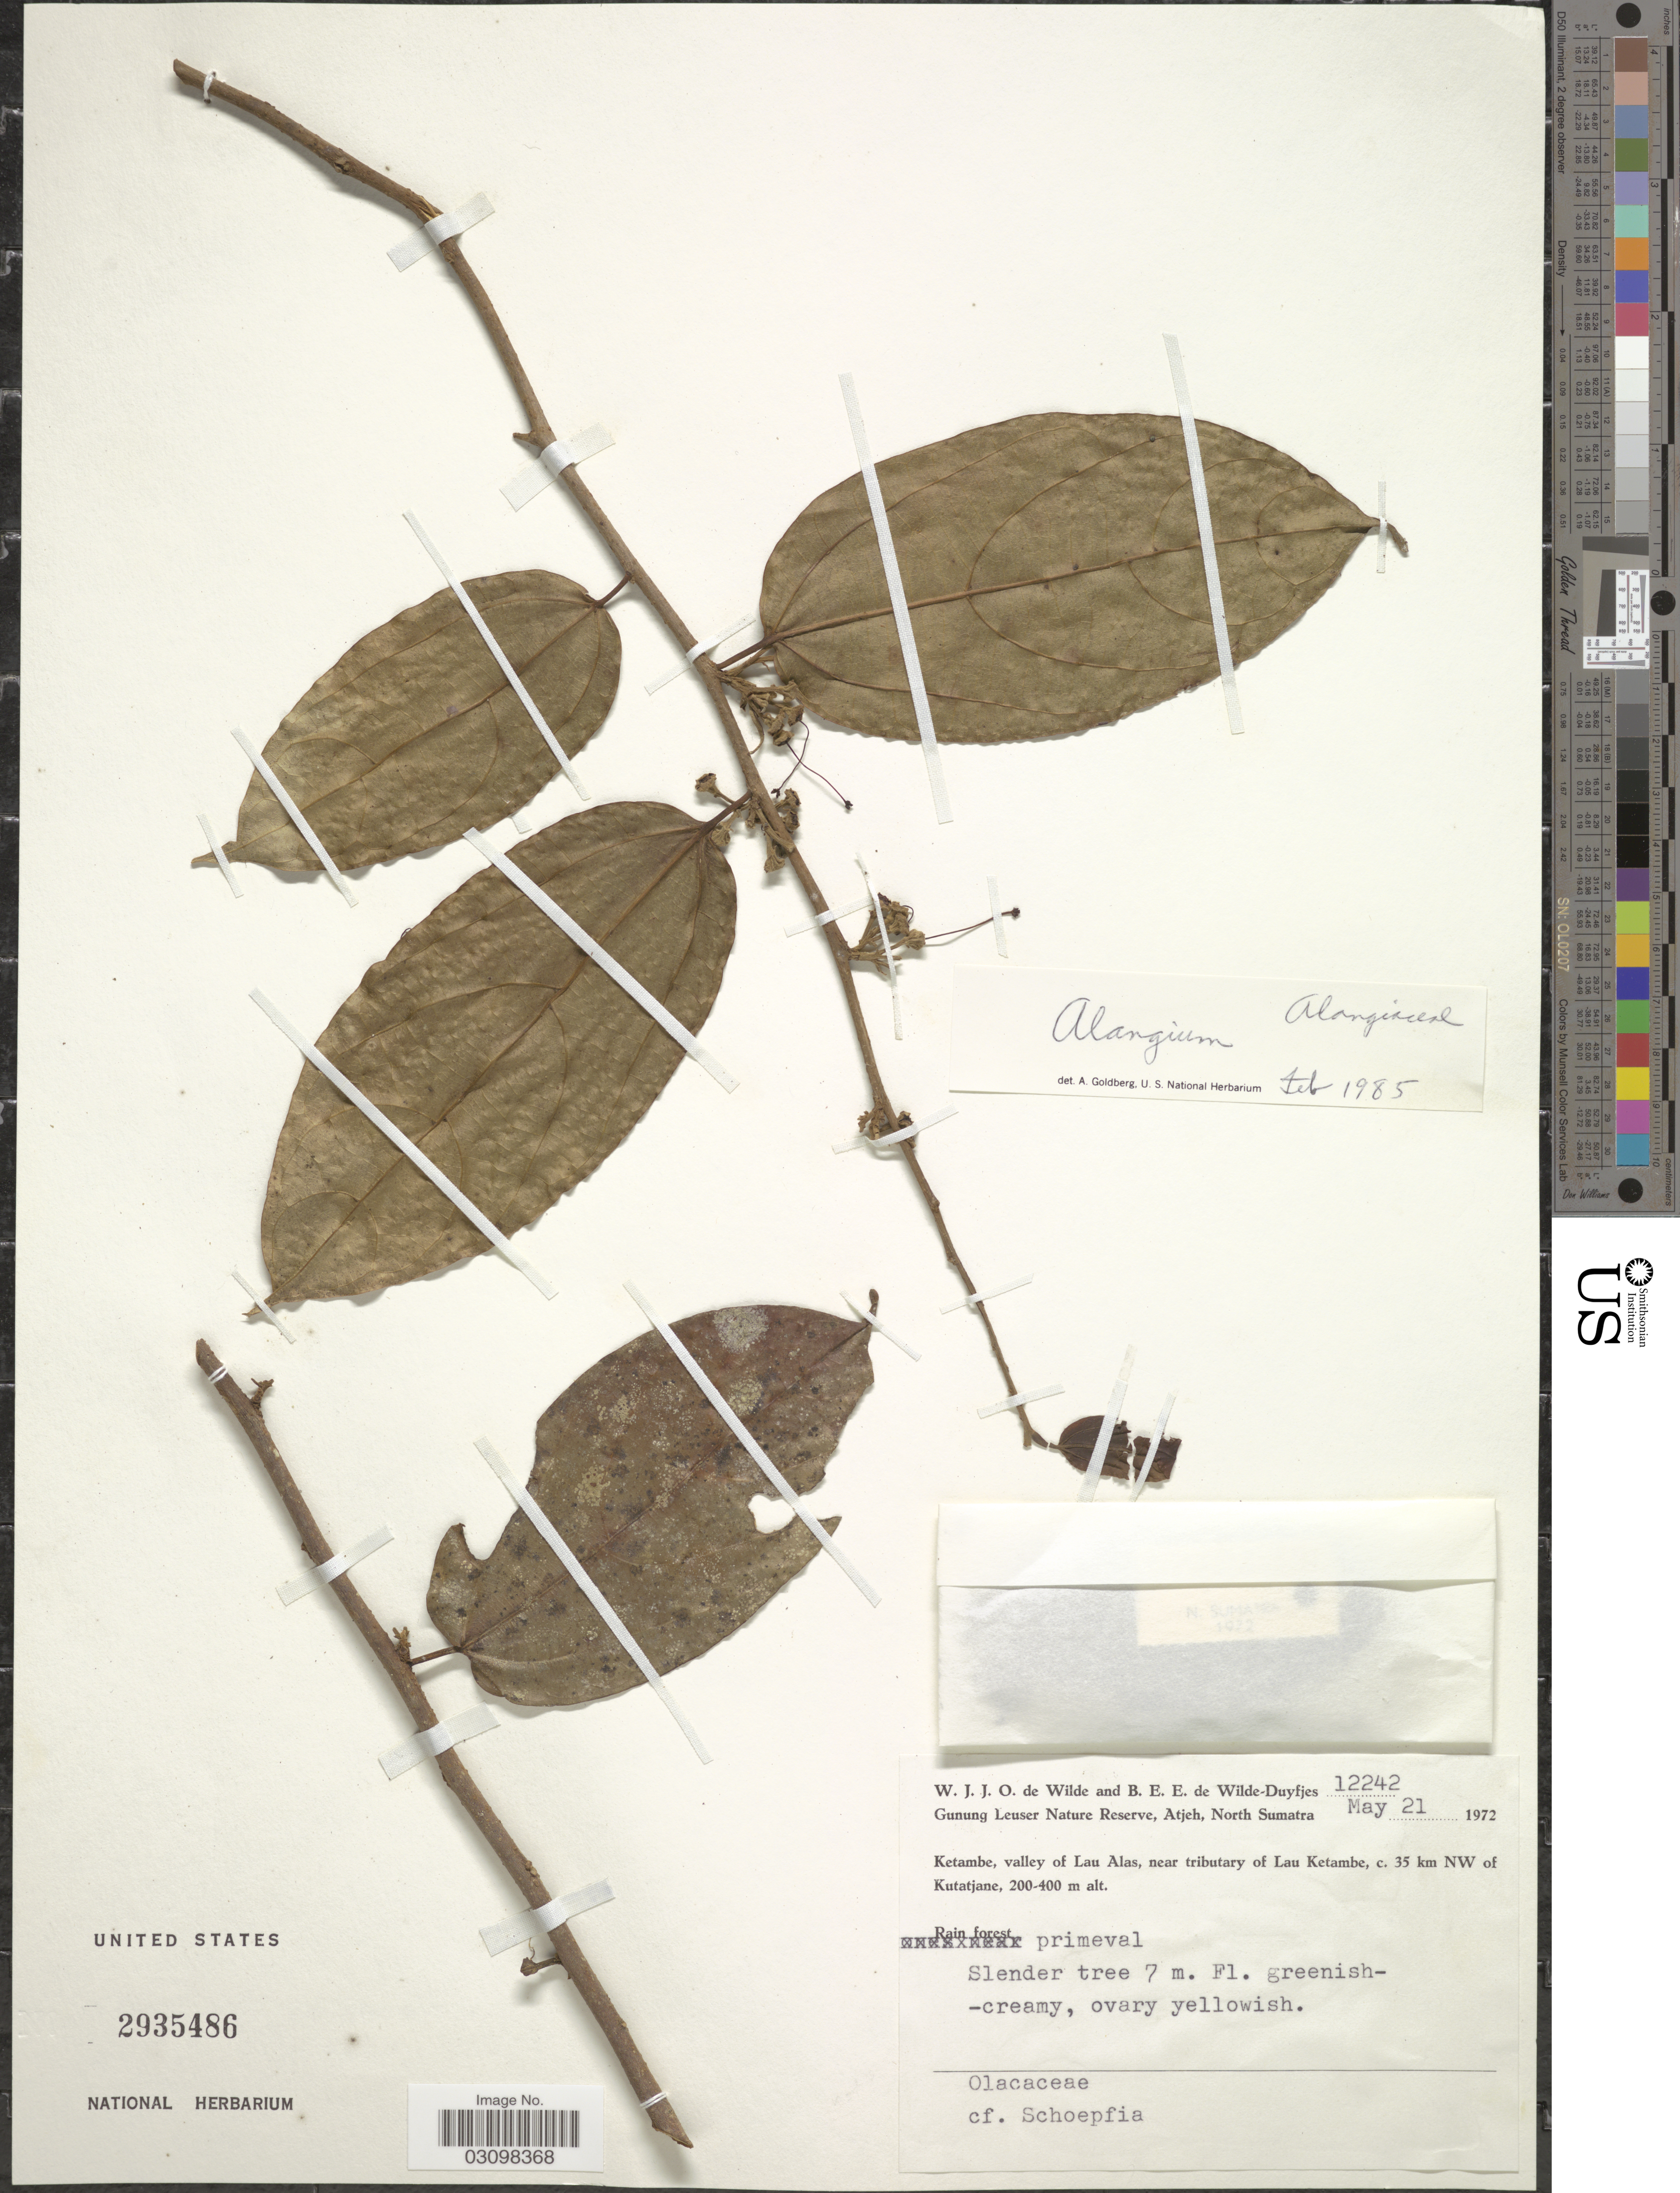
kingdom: Plantae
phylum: Tracheophyta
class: Magnoliopsida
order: Cornales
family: Cornaceae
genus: Alangium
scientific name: Alangium sp.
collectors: W. J. de Wilde & B. E. de Wilde-Duyfjes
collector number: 12242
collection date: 1972-05-21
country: Indonesia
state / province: Sumatra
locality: Gunung Leuser Nature Reserve, Atjeh, North Sumatra. Ketambe, valley of Lau Alas, near tributary of Lau Ketambe, c. 35 km NW of Kutatjane.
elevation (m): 200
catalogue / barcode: US 2935486